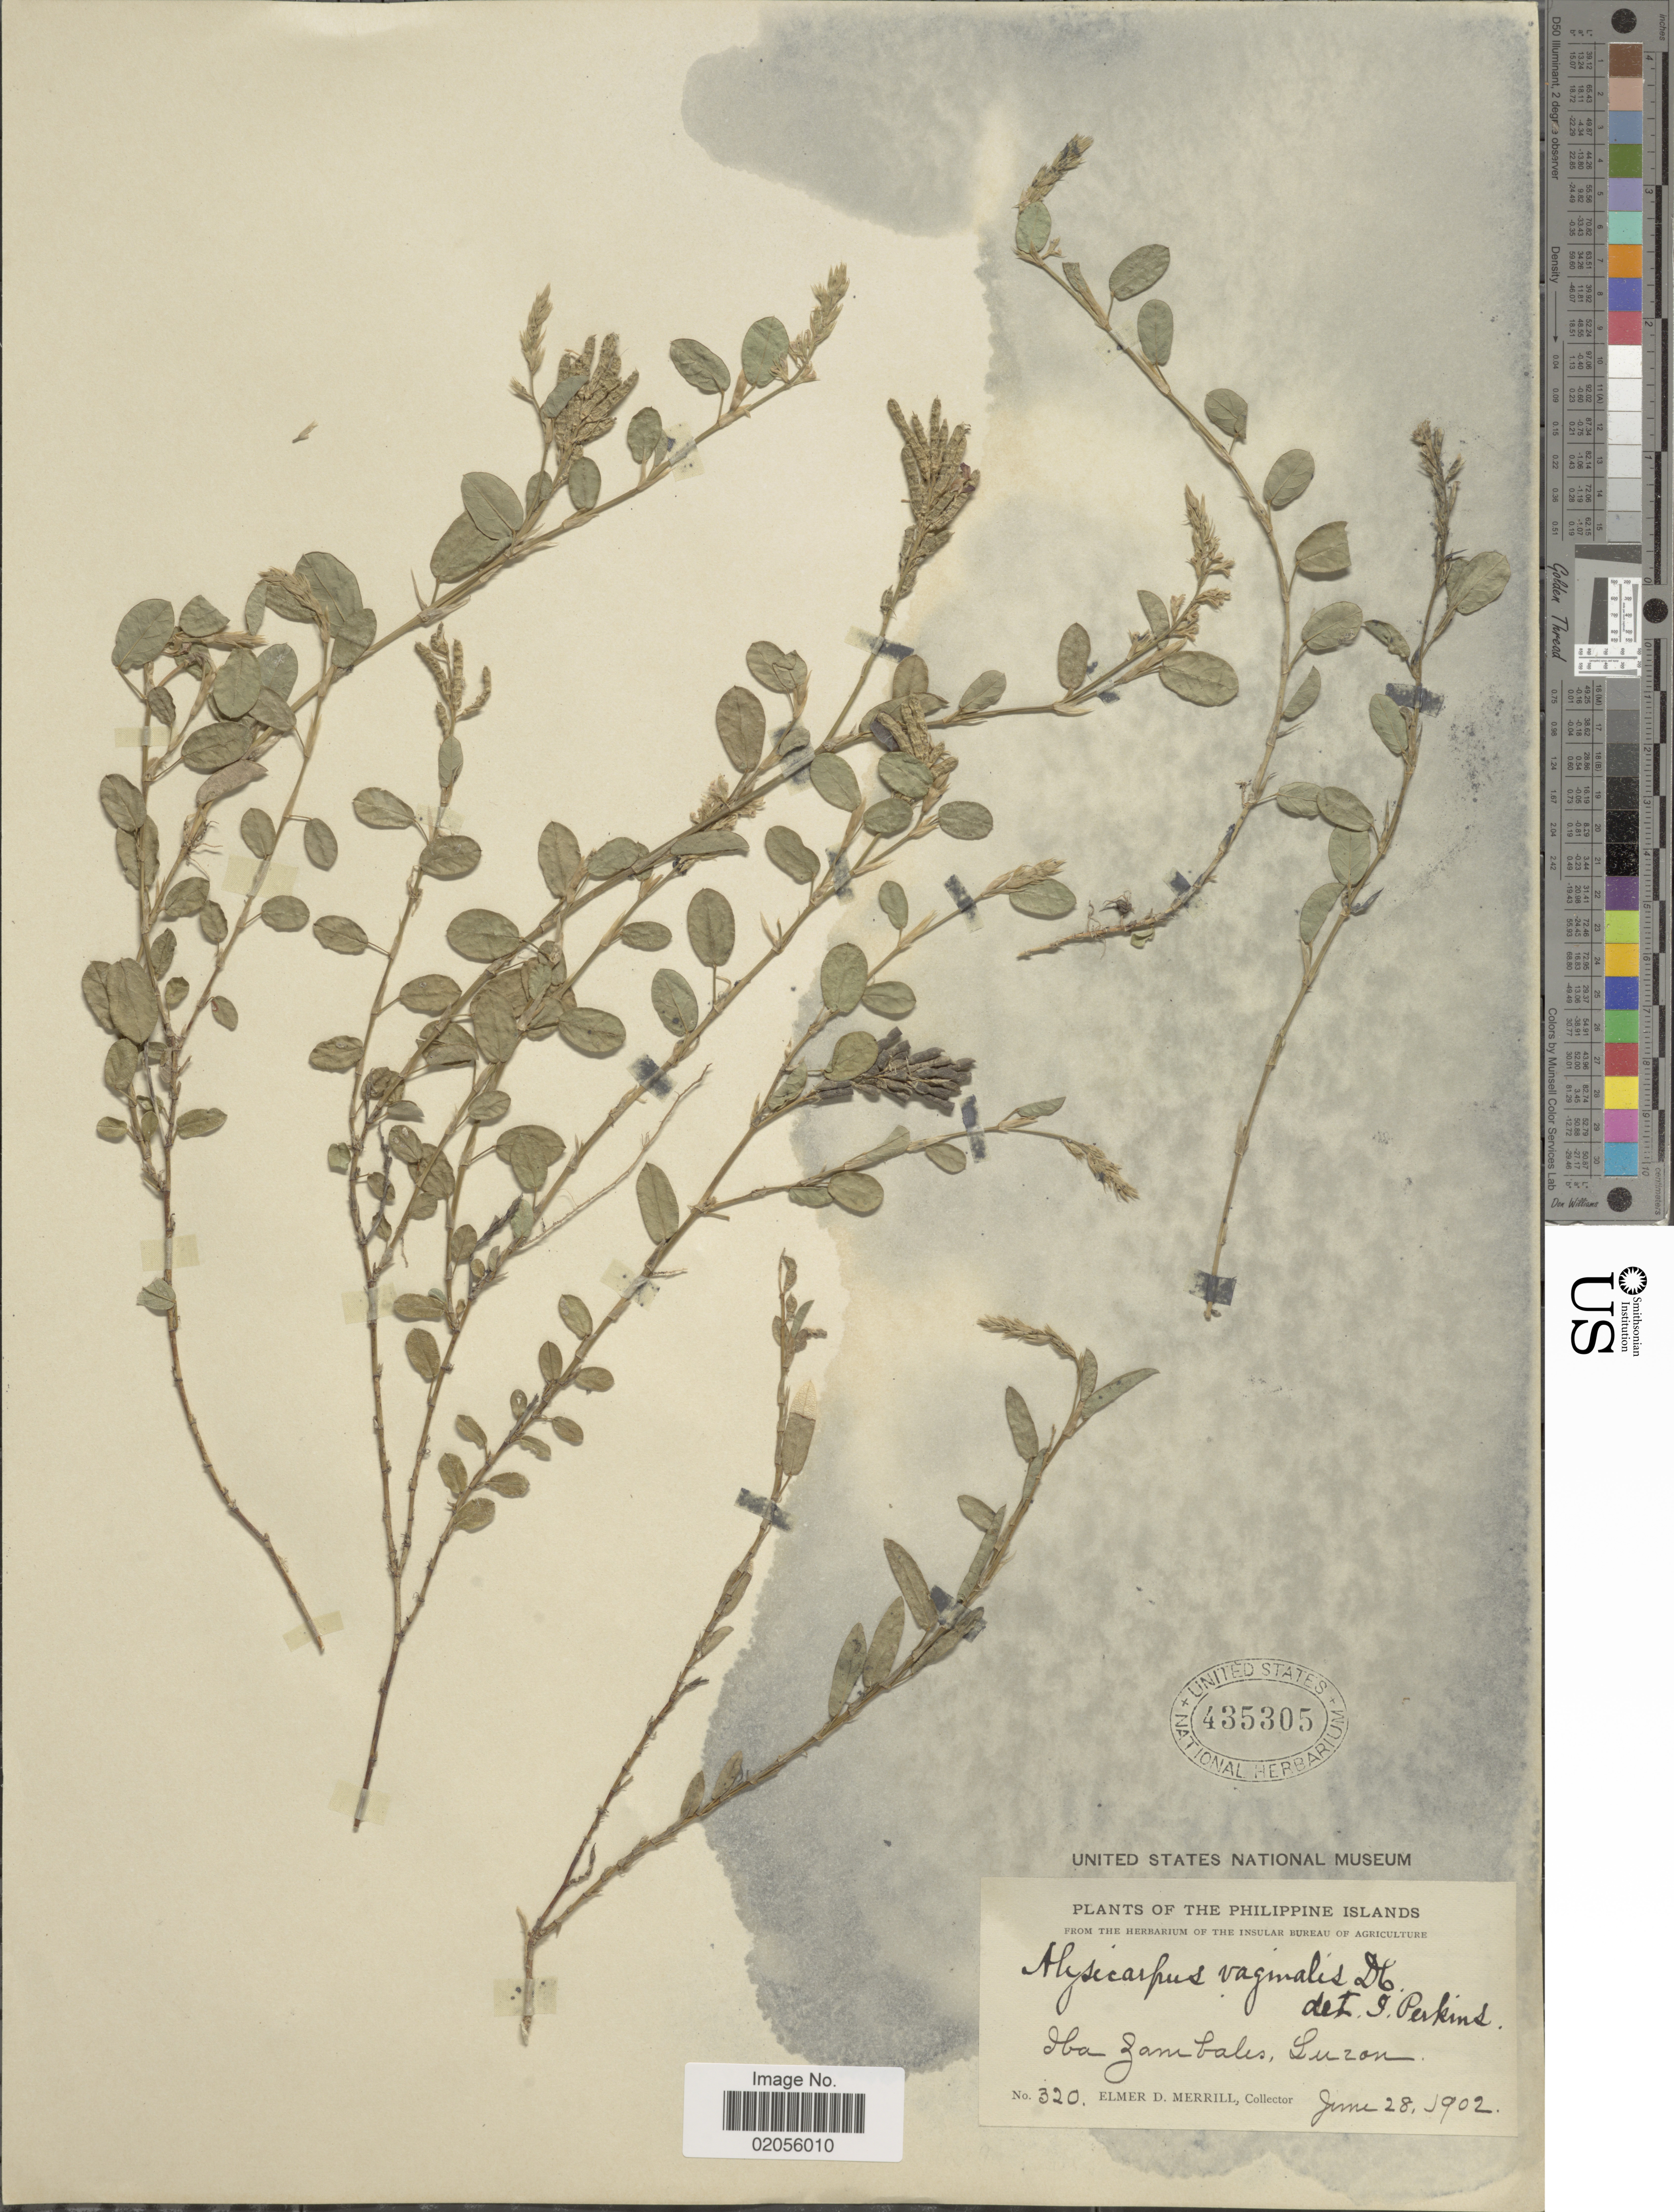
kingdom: Plantae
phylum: Tracheophyta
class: Magnoliopsida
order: Fabales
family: Fabaceae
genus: Alysicarpus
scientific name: Alysicarpus vaginalis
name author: (L.) DC.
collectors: E. D. Merrill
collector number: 320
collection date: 1902-06-28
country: Philippines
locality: Iba Zambales, Luzon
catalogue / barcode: US 435305